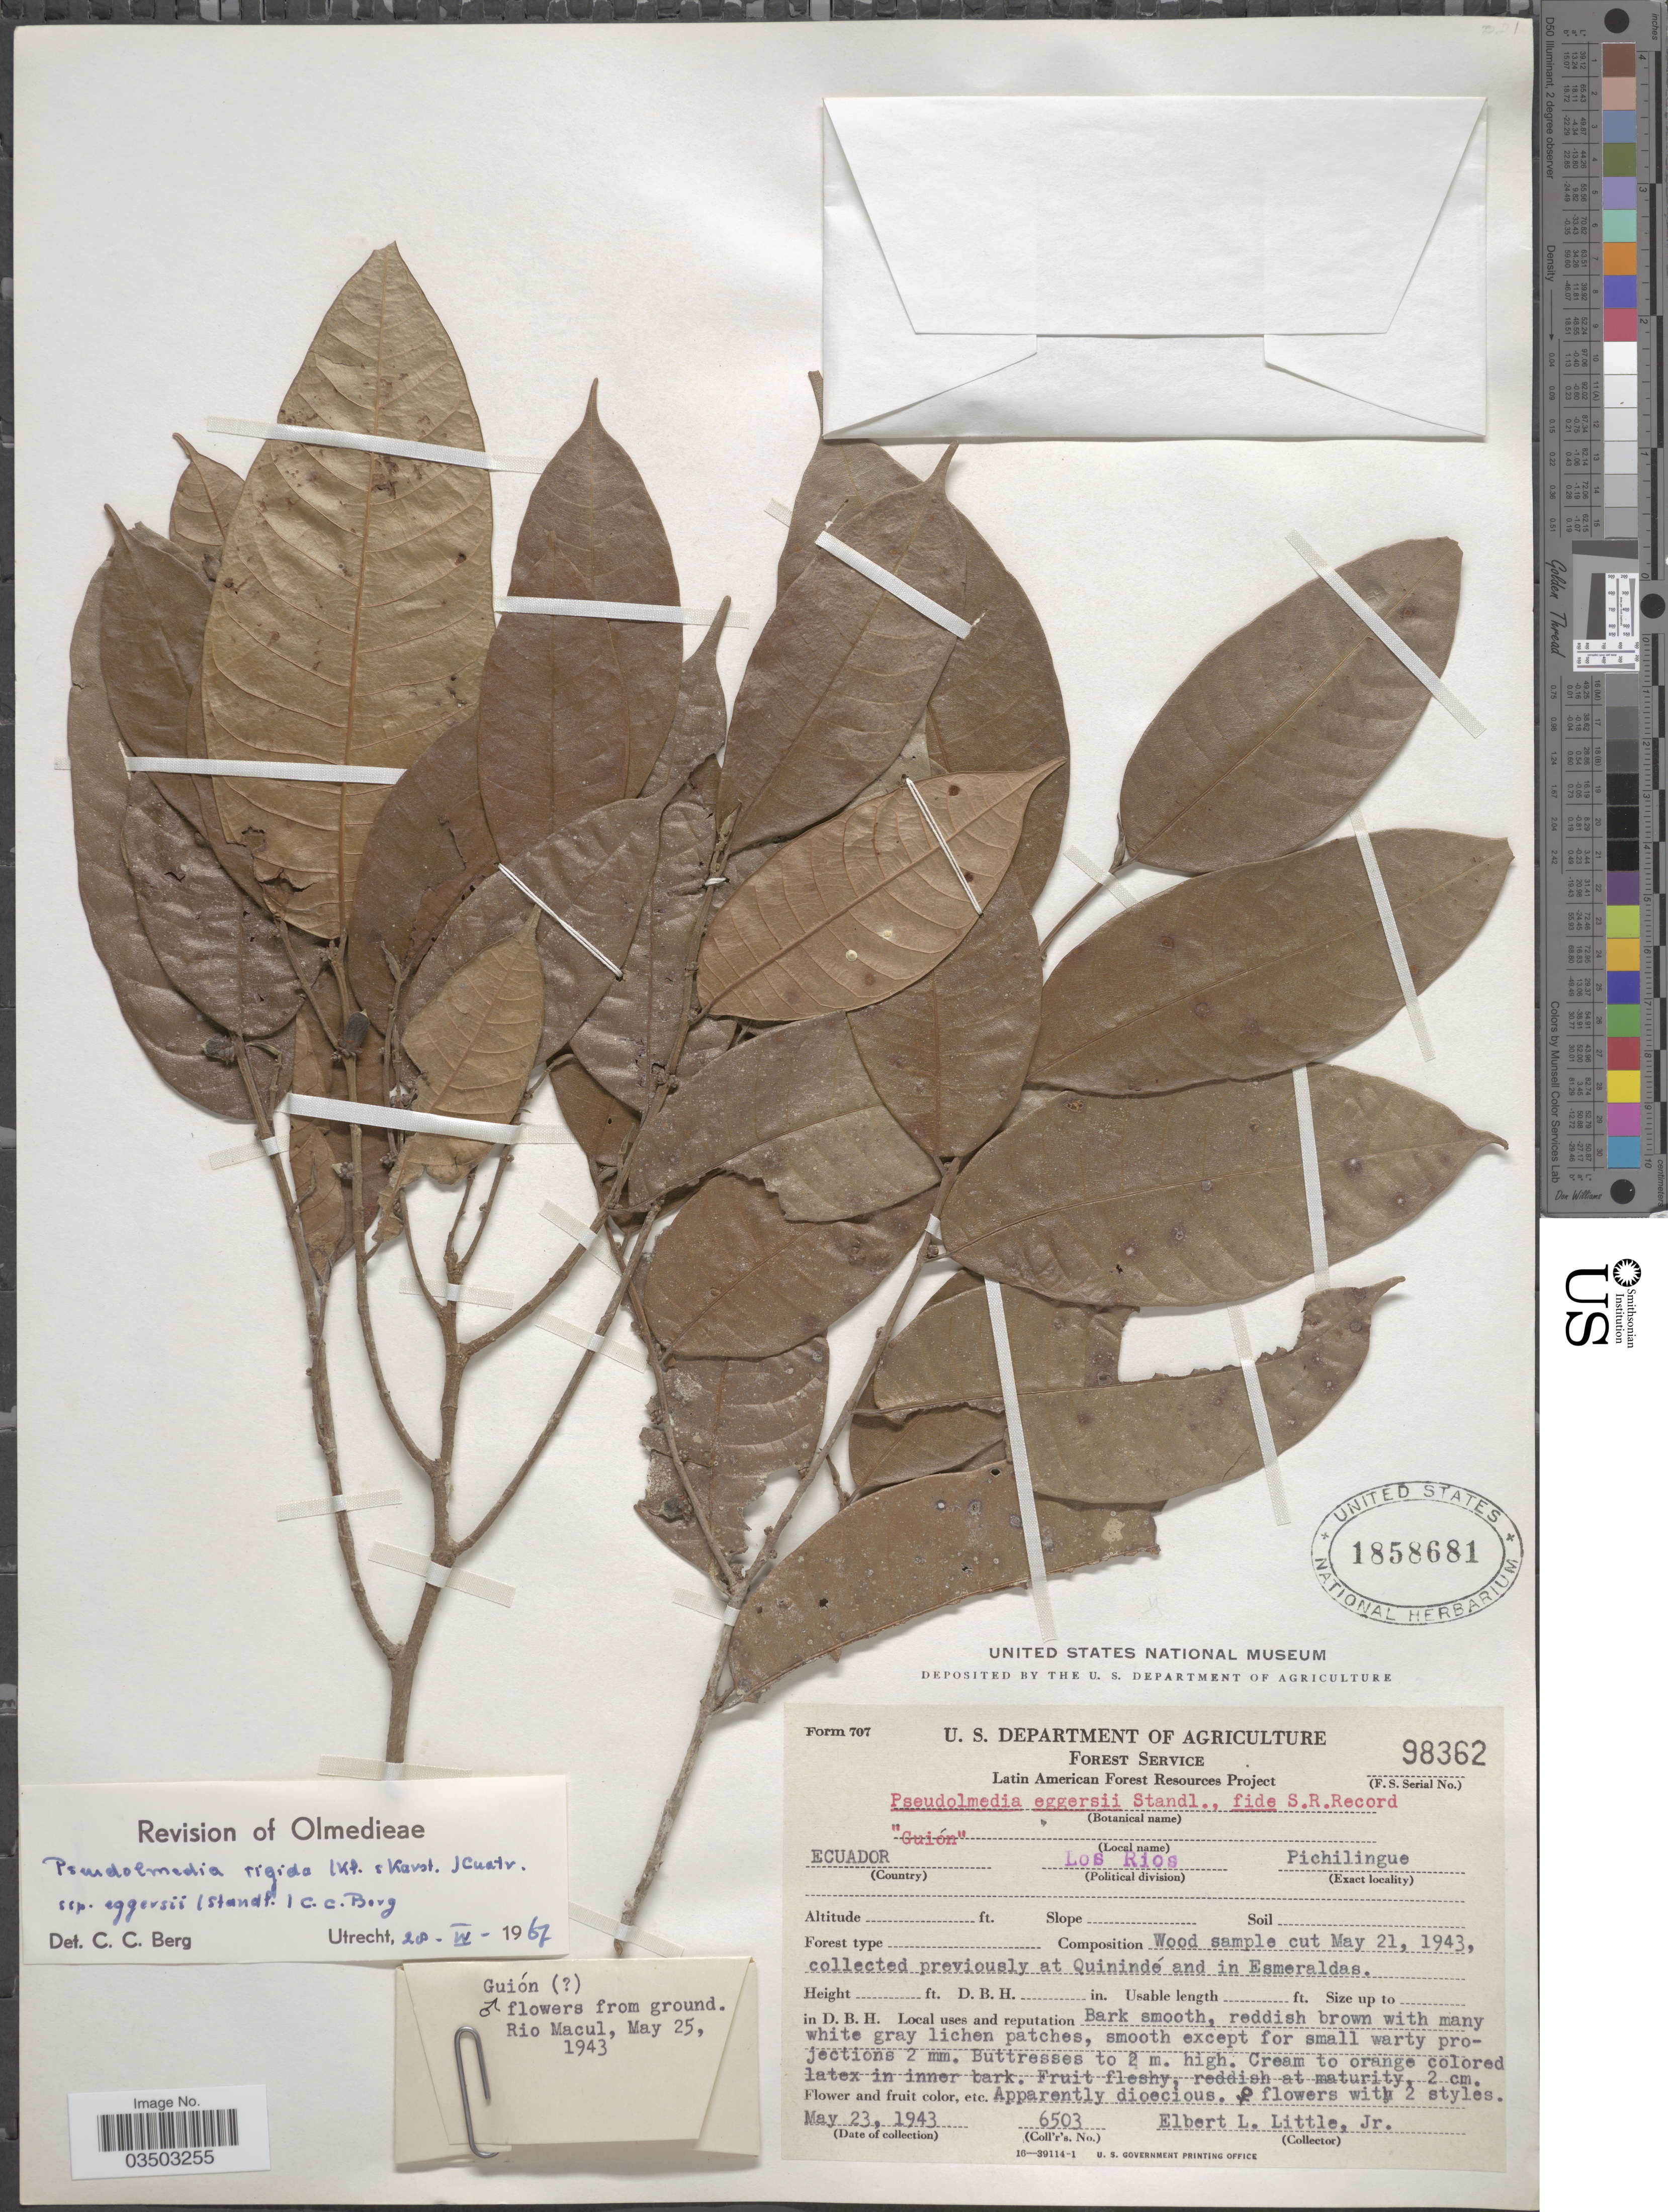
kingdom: Plantae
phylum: Tracheophyta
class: Magnoliopsida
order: Rosales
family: Moraceae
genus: Pseudolmedia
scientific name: Pseudolmedia rigida subsp. eggersii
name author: (Standl.) C.C. Berg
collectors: E. L. Little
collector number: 6503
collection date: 1943-05-23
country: Ecuador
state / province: Los Ríos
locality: Pichilingue.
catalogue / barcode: US 1858681